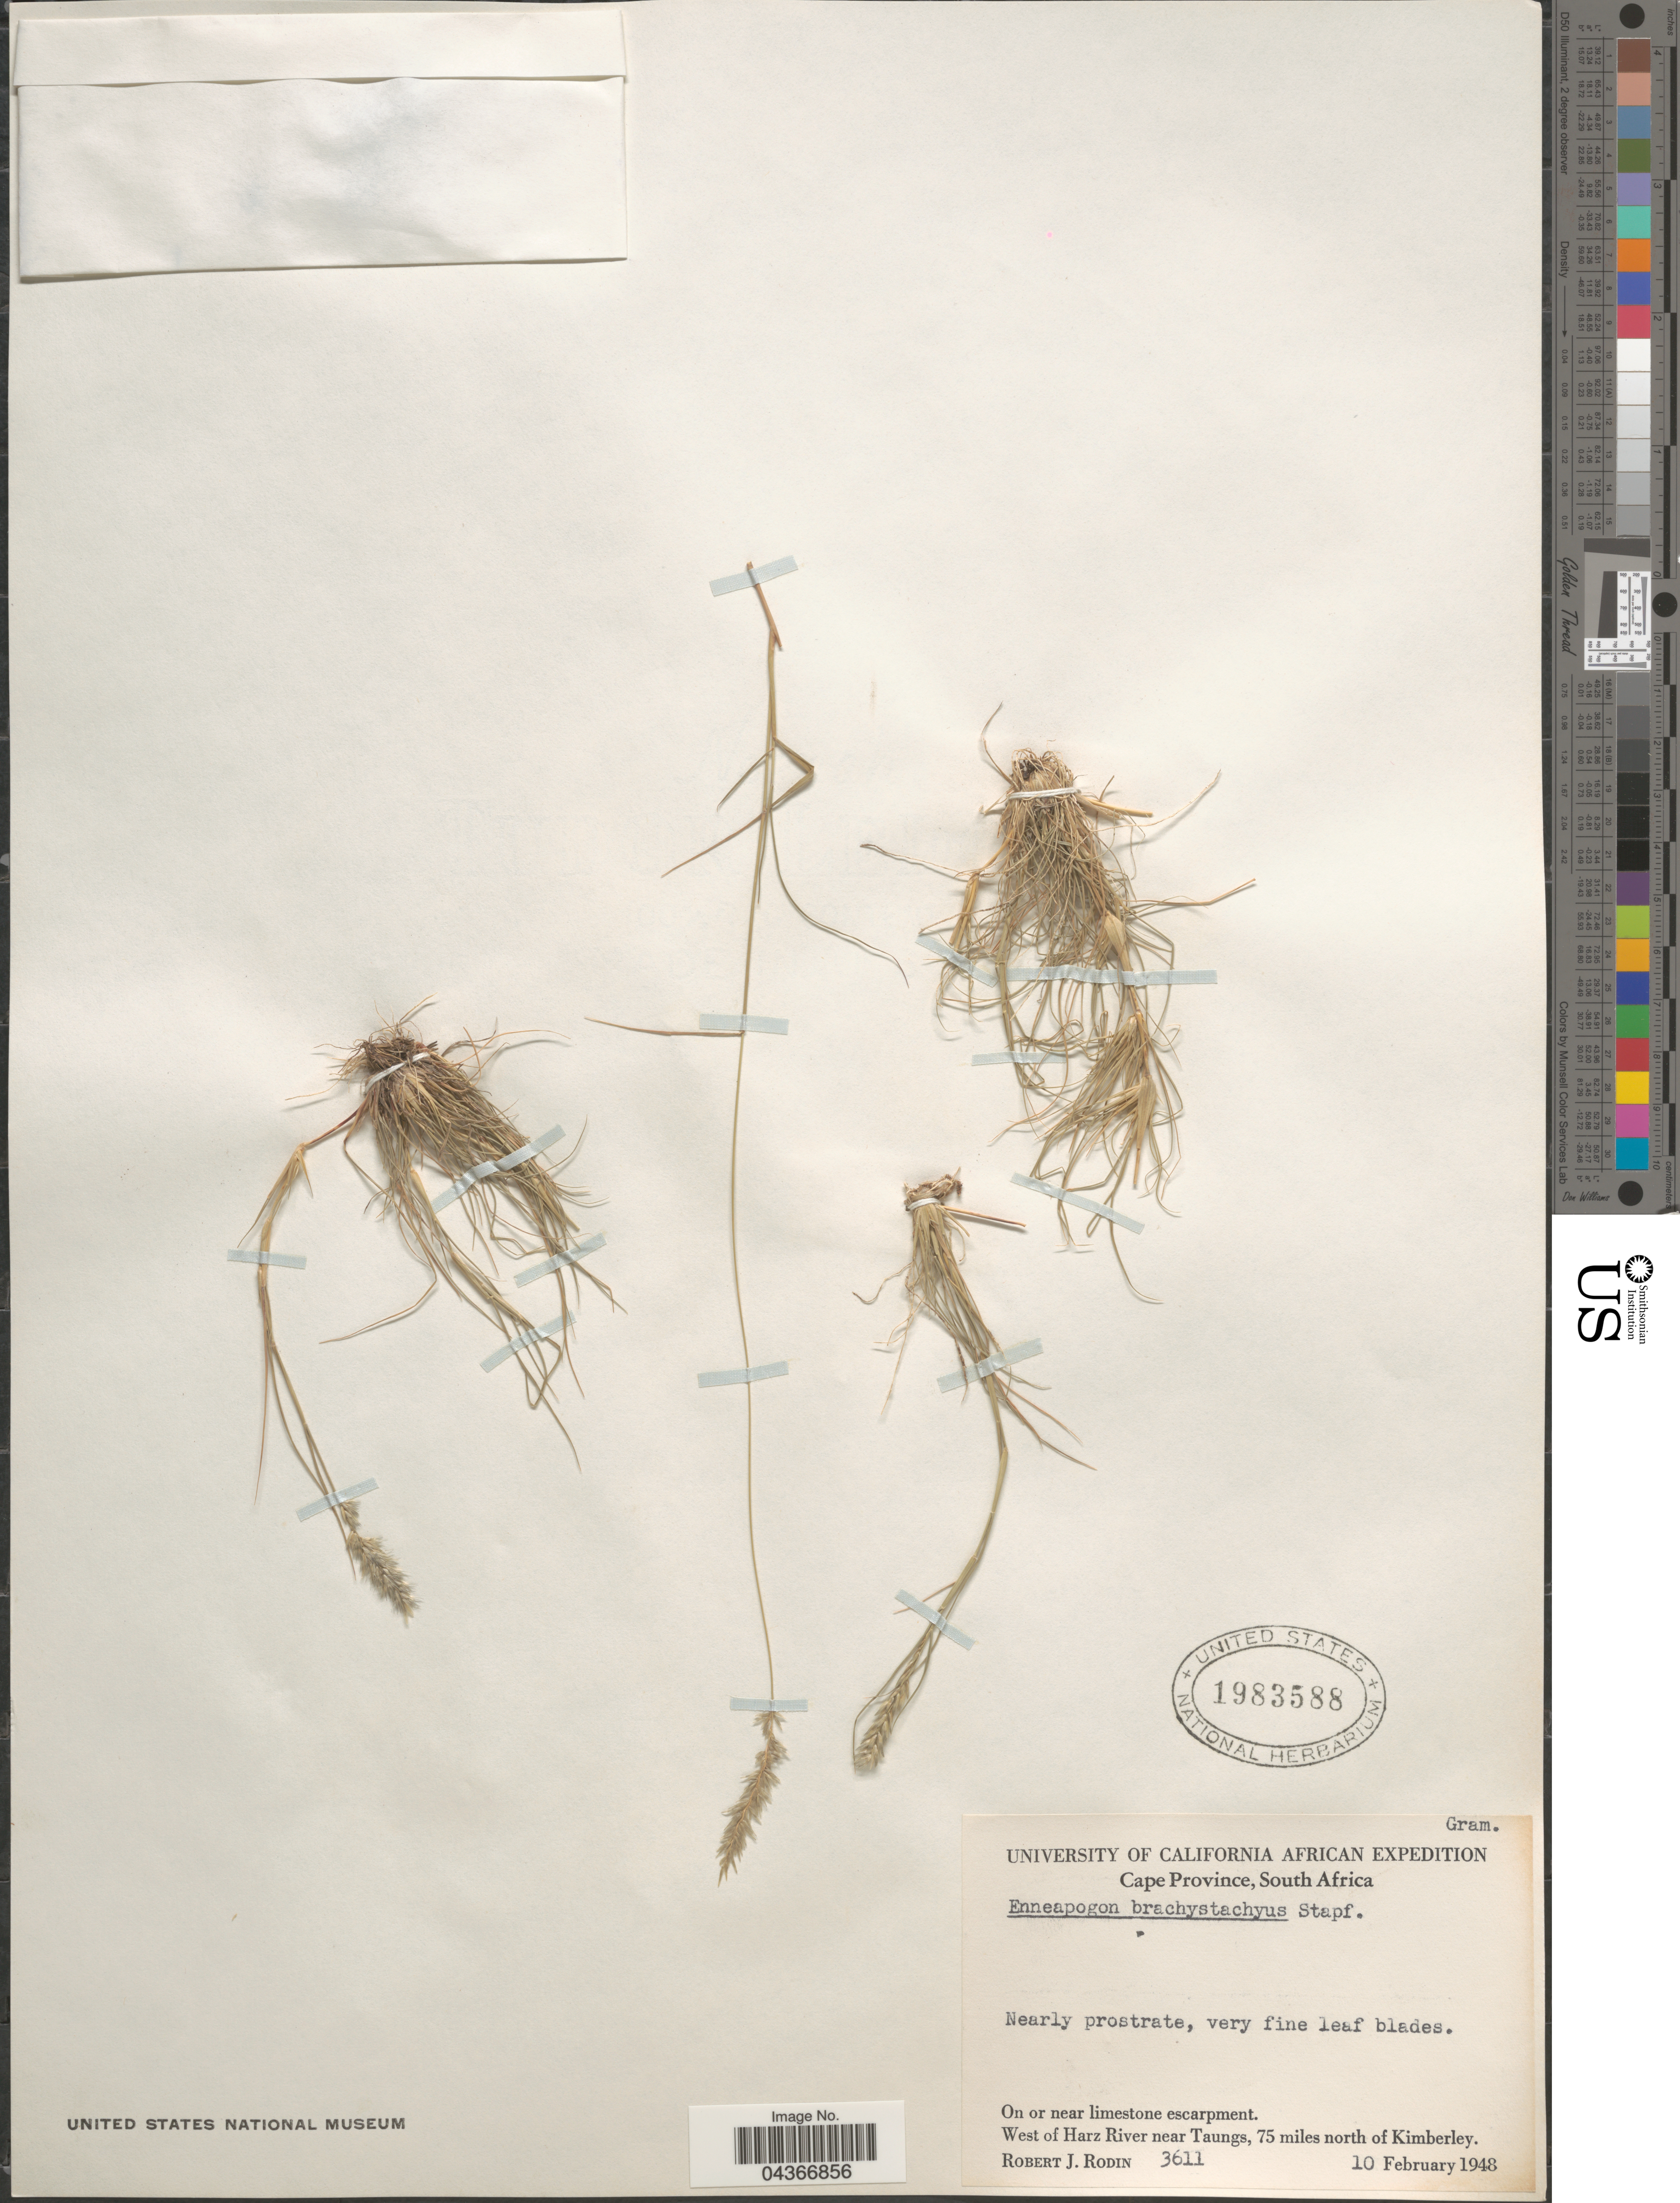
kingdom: Plantae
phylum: Tracheophyta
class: Liliopsida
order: Poales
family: Poaceae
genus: Enneapogon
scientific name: Enneapogon desvauxii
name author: P. Beauv.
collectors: R. J. Rodin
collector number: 3611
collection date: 1948-02-10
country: South Africa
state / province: North West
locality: University of California African Expedition. West of Harz River near Taungs, 75 miles north of Kimberley.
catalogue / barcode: US 1983588